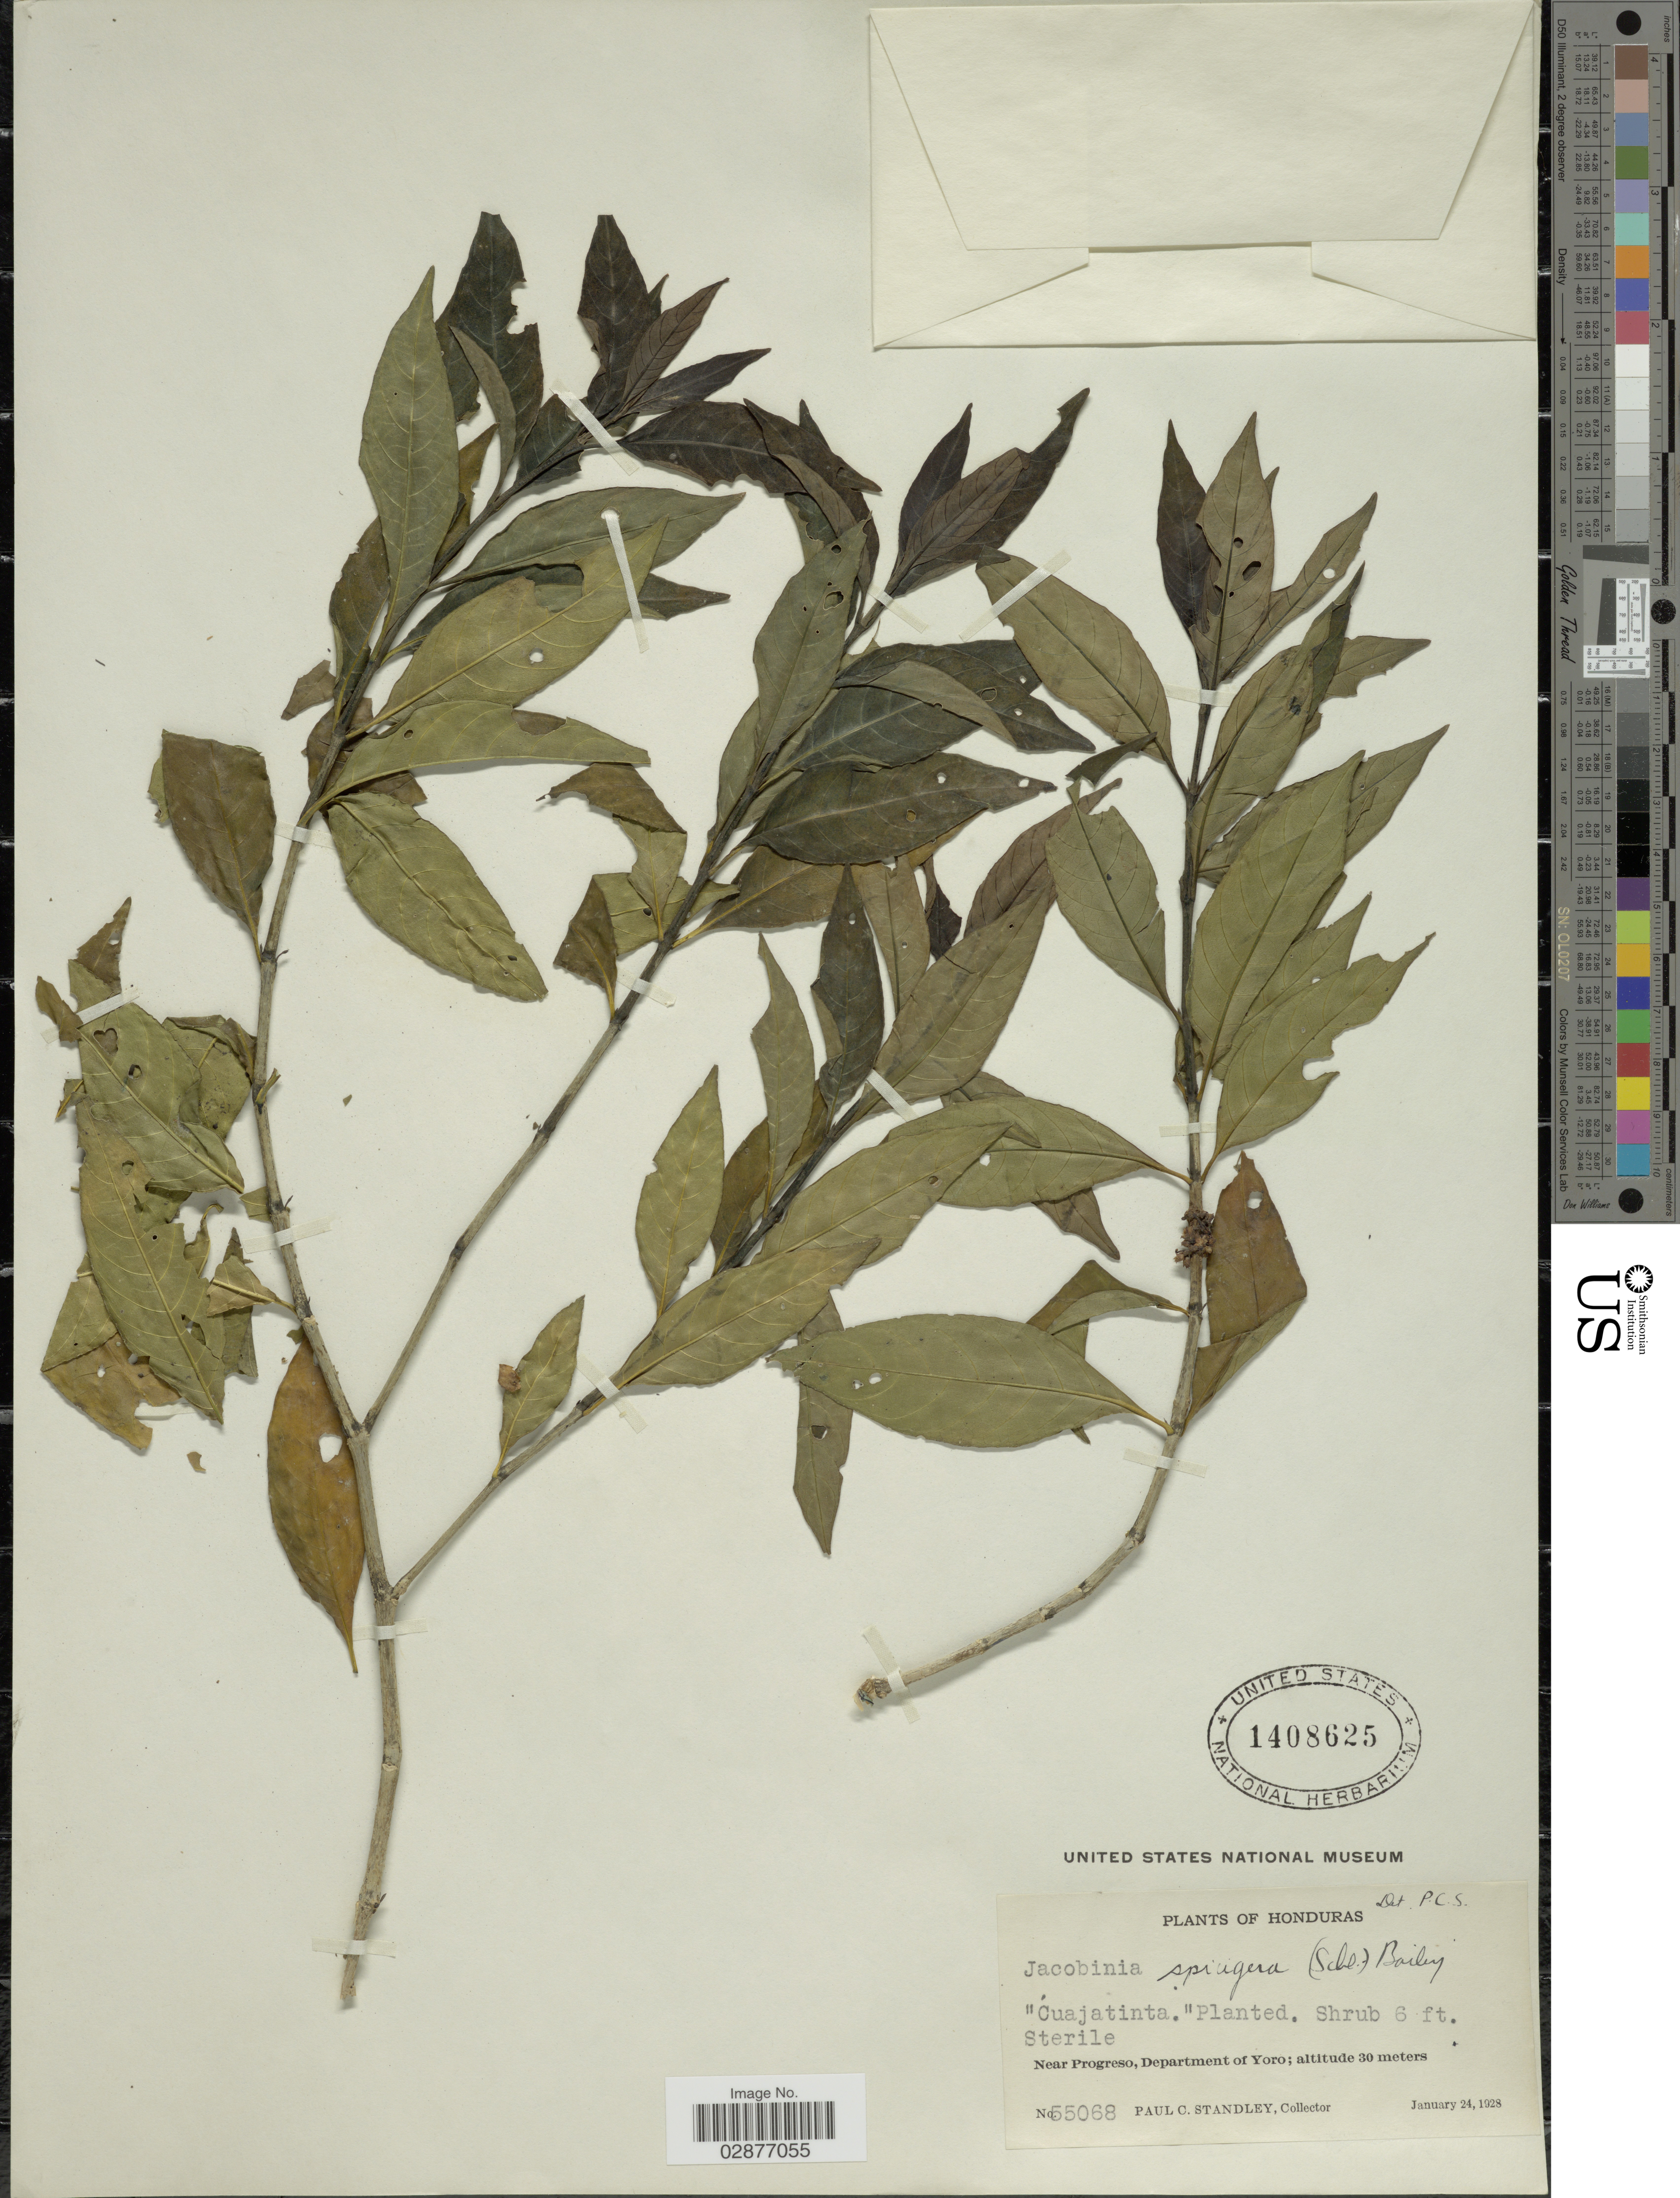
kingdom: Plantae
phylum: Tracheophyta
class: Magnoliopsida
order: Lamiales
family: Acanthaceae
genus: Justicia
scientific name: Justicia spicigera 'Sidicaro'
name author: Schltdl.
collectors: P. C. Standley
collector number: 55068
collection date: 1928-01-24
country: Honduras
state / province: Yoro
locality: Near Progreso, Department of Yoro.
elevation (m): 30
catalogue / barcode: US 1408625